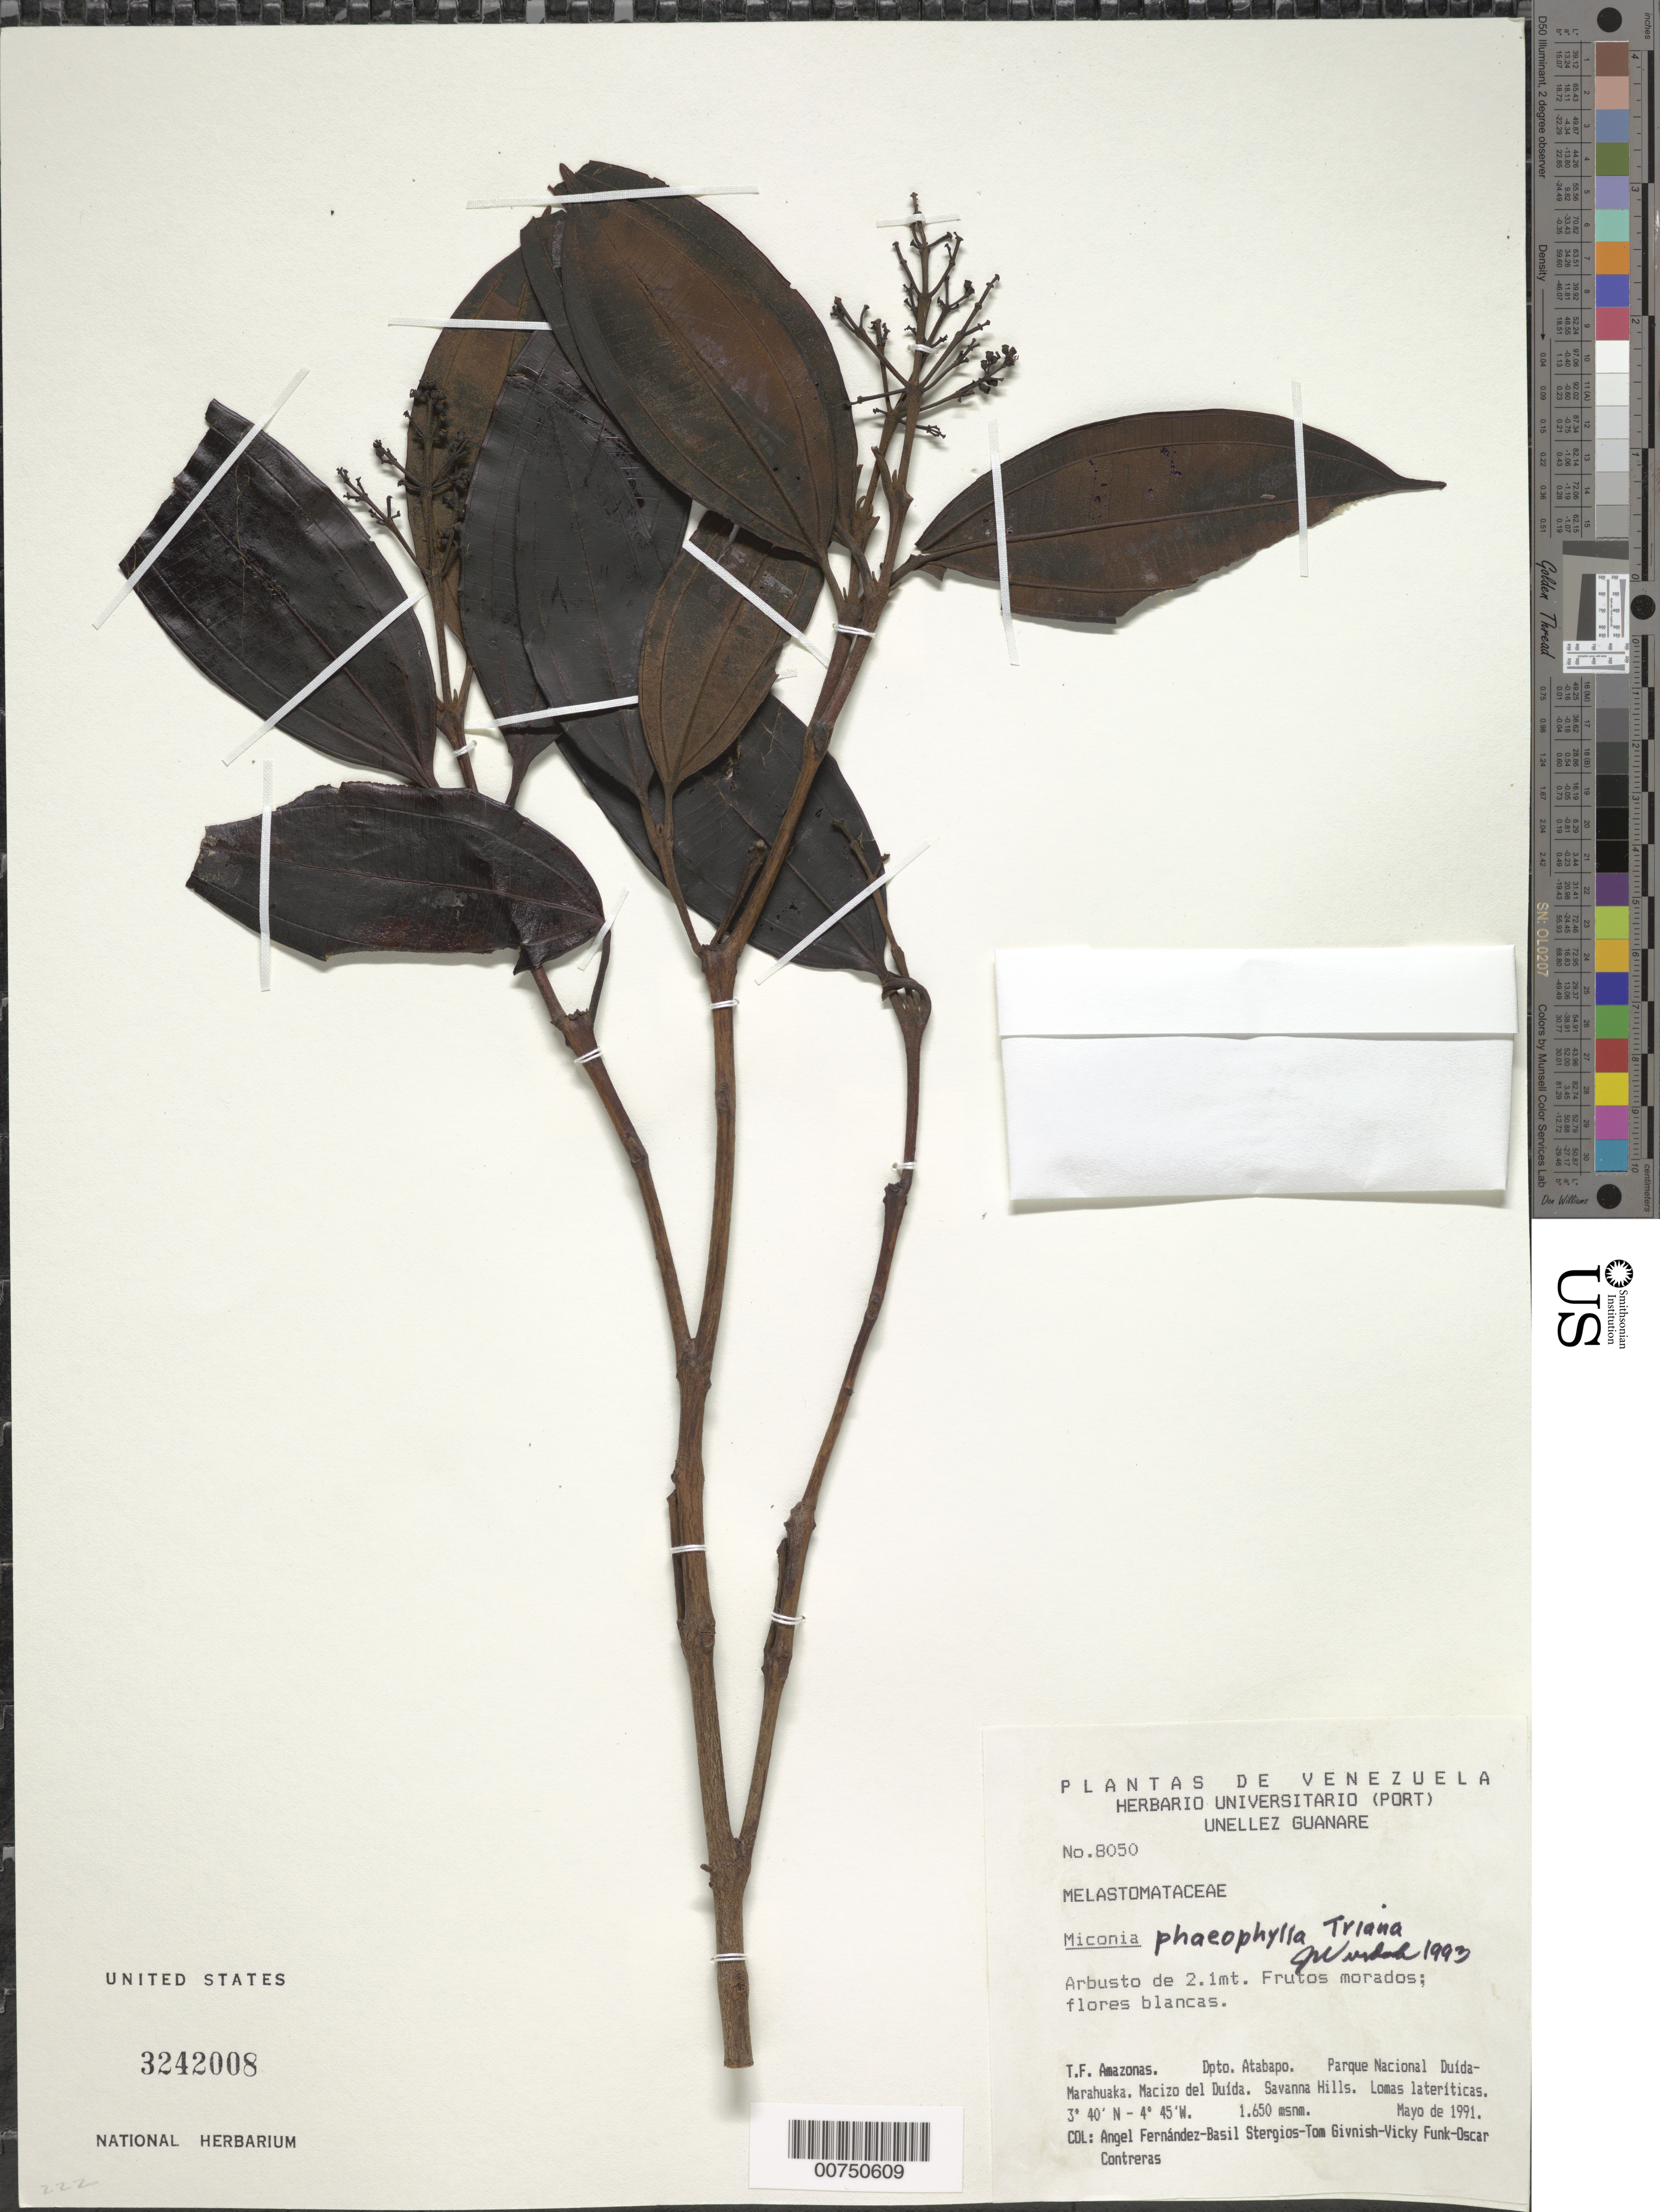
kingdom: Plantae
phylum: Tracheophyta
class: Magnoliopsida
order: Myrtales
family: Melastomataceae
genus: Miconia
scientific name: Miconia phaeophylla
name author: Triana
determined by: Wurdack, John J., (US), US (UNITED STATES)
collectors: A. Fernández, B. G. Stergios, T. J. Givnish, V. Funk & O. Contreras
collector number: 8050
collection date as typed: May-91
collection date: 1991-05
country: Venezuela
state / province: Amazonas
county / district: Atabapo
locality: Parque Nacional Duída-Marahuaka, Macizo del Duída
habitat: Savanna hills, lateritic hills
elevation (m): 1650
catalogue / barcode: US 3242008